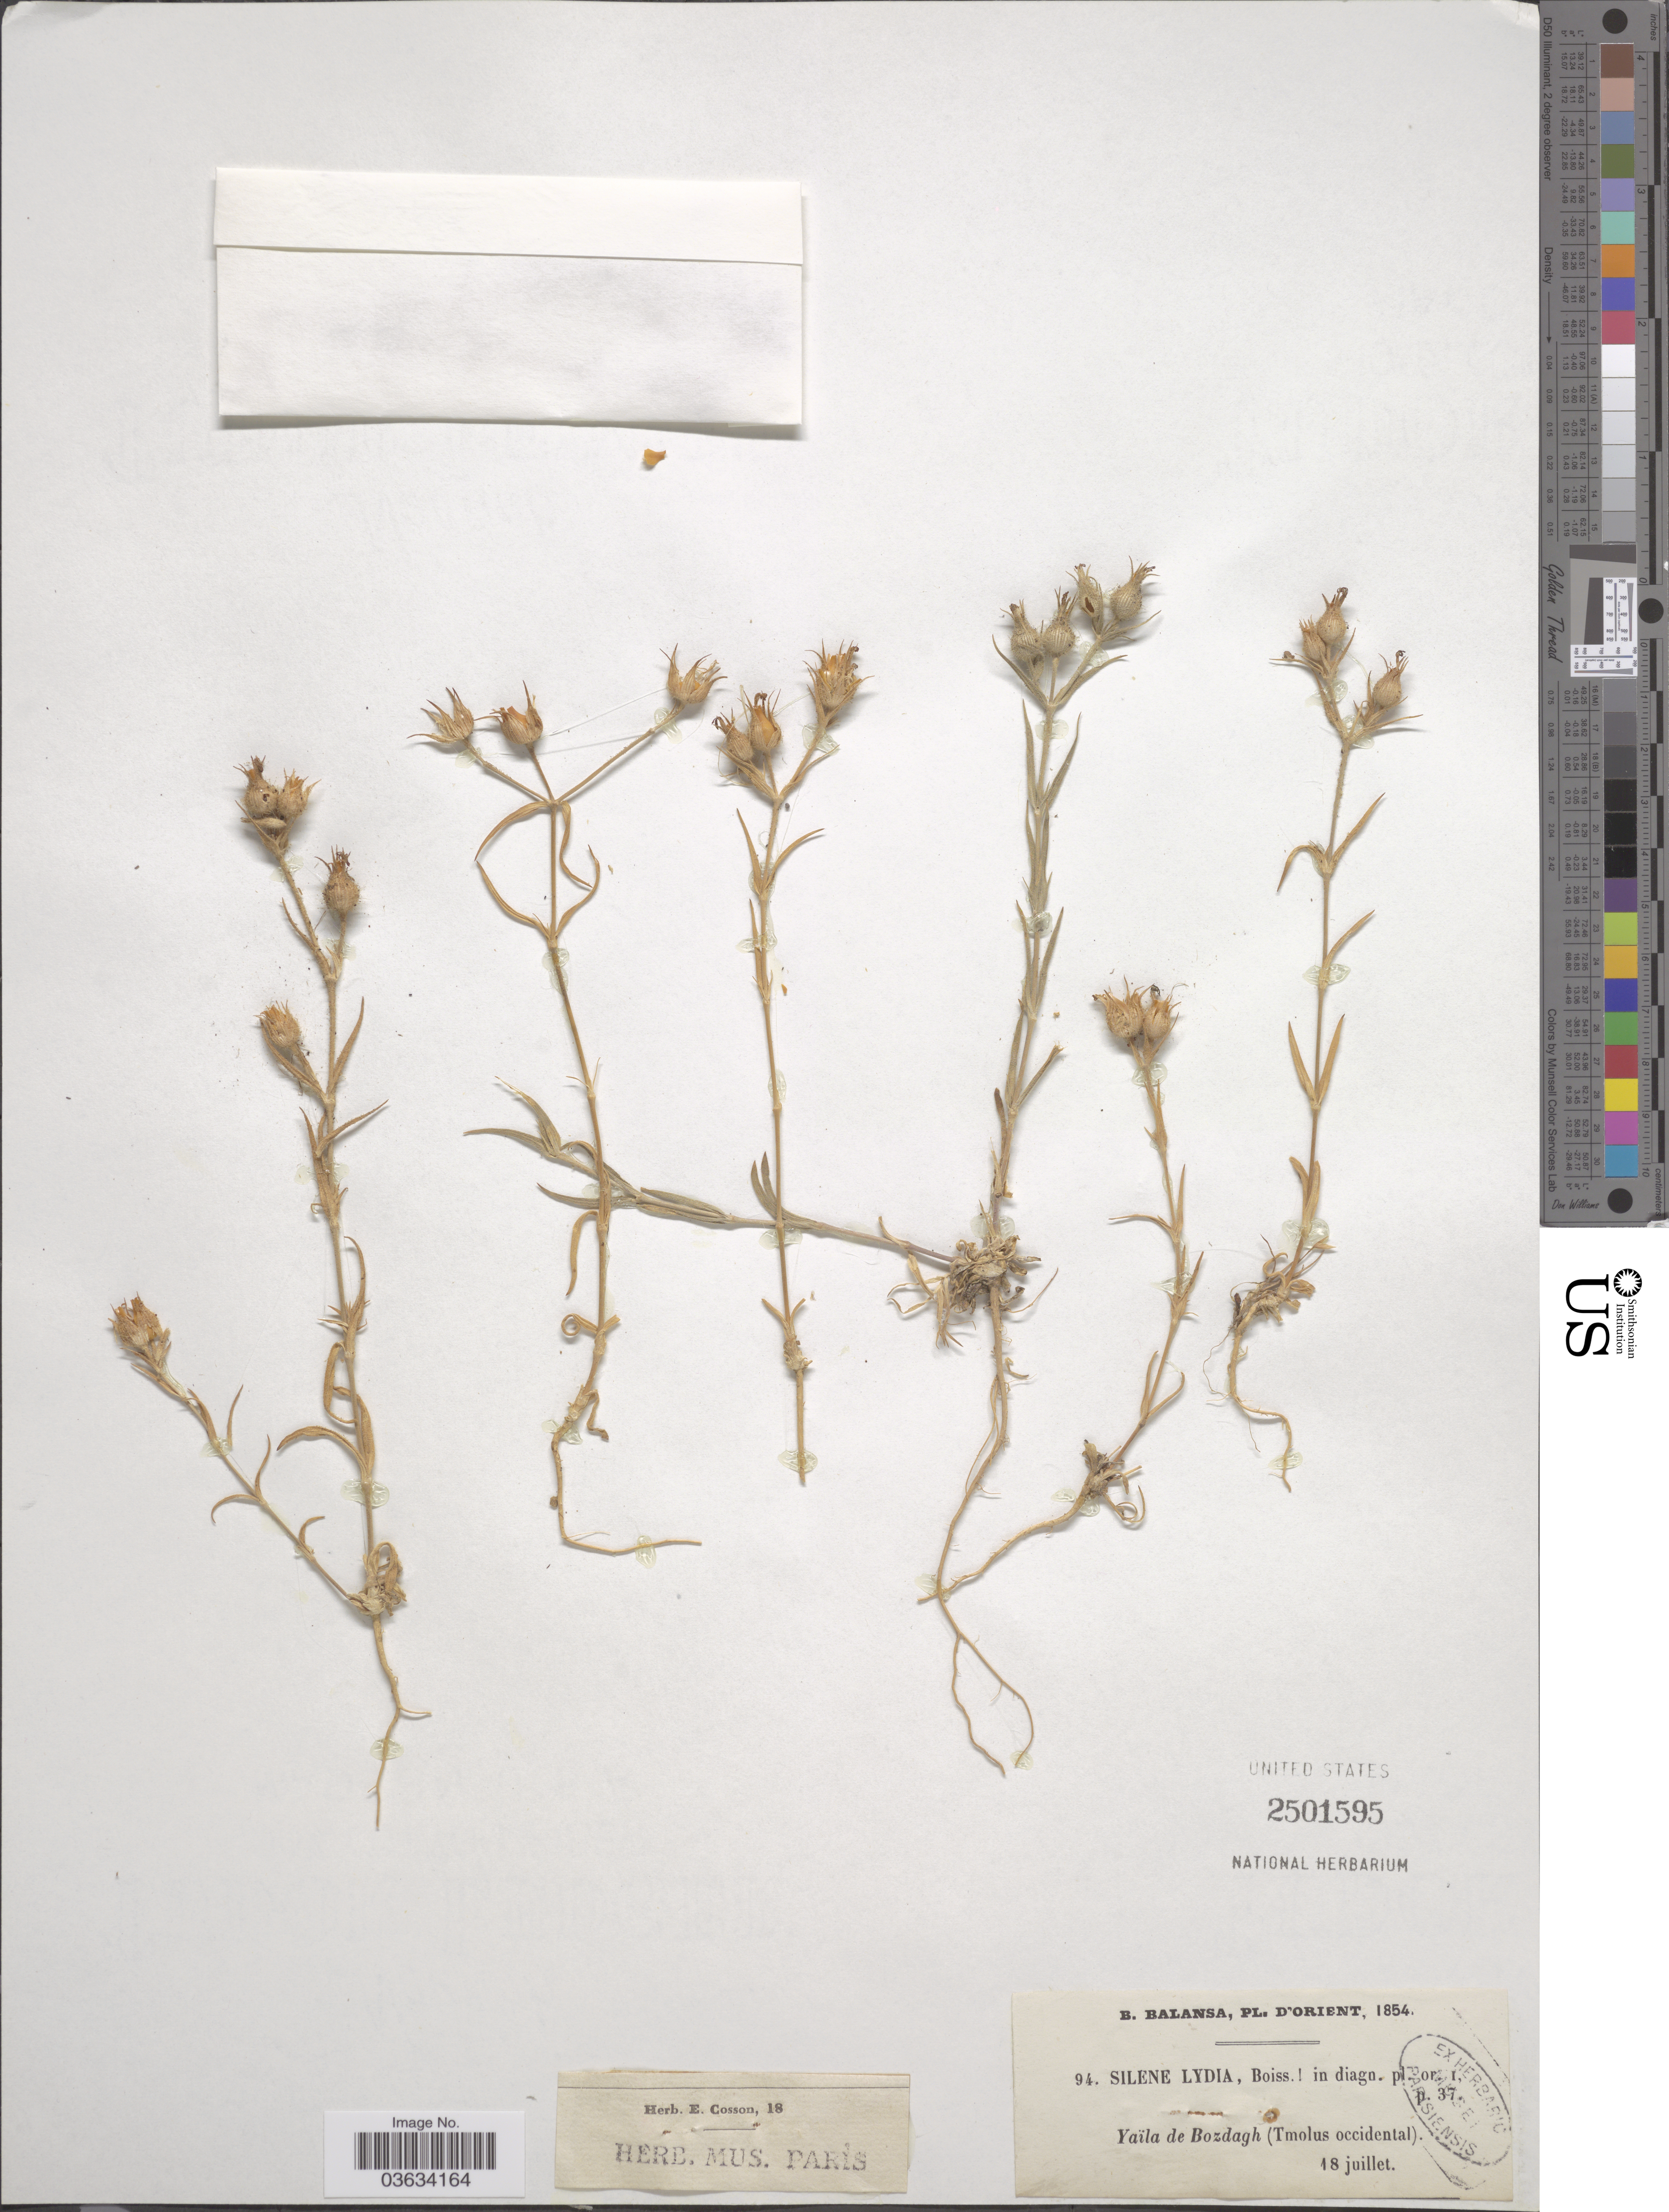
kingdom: Plantae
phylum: Tracheophyta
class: Magnoliopsida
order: Caryophyllales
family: Caryophyllaceae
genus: Silene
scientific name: Silene lydia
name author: Boiss.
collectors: B. Balansa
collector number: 94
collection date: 1854-07-18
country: Turkey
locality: D'Orient. Yaïla de Bozdagh (T'molus occidental).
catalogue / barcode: US 2501595